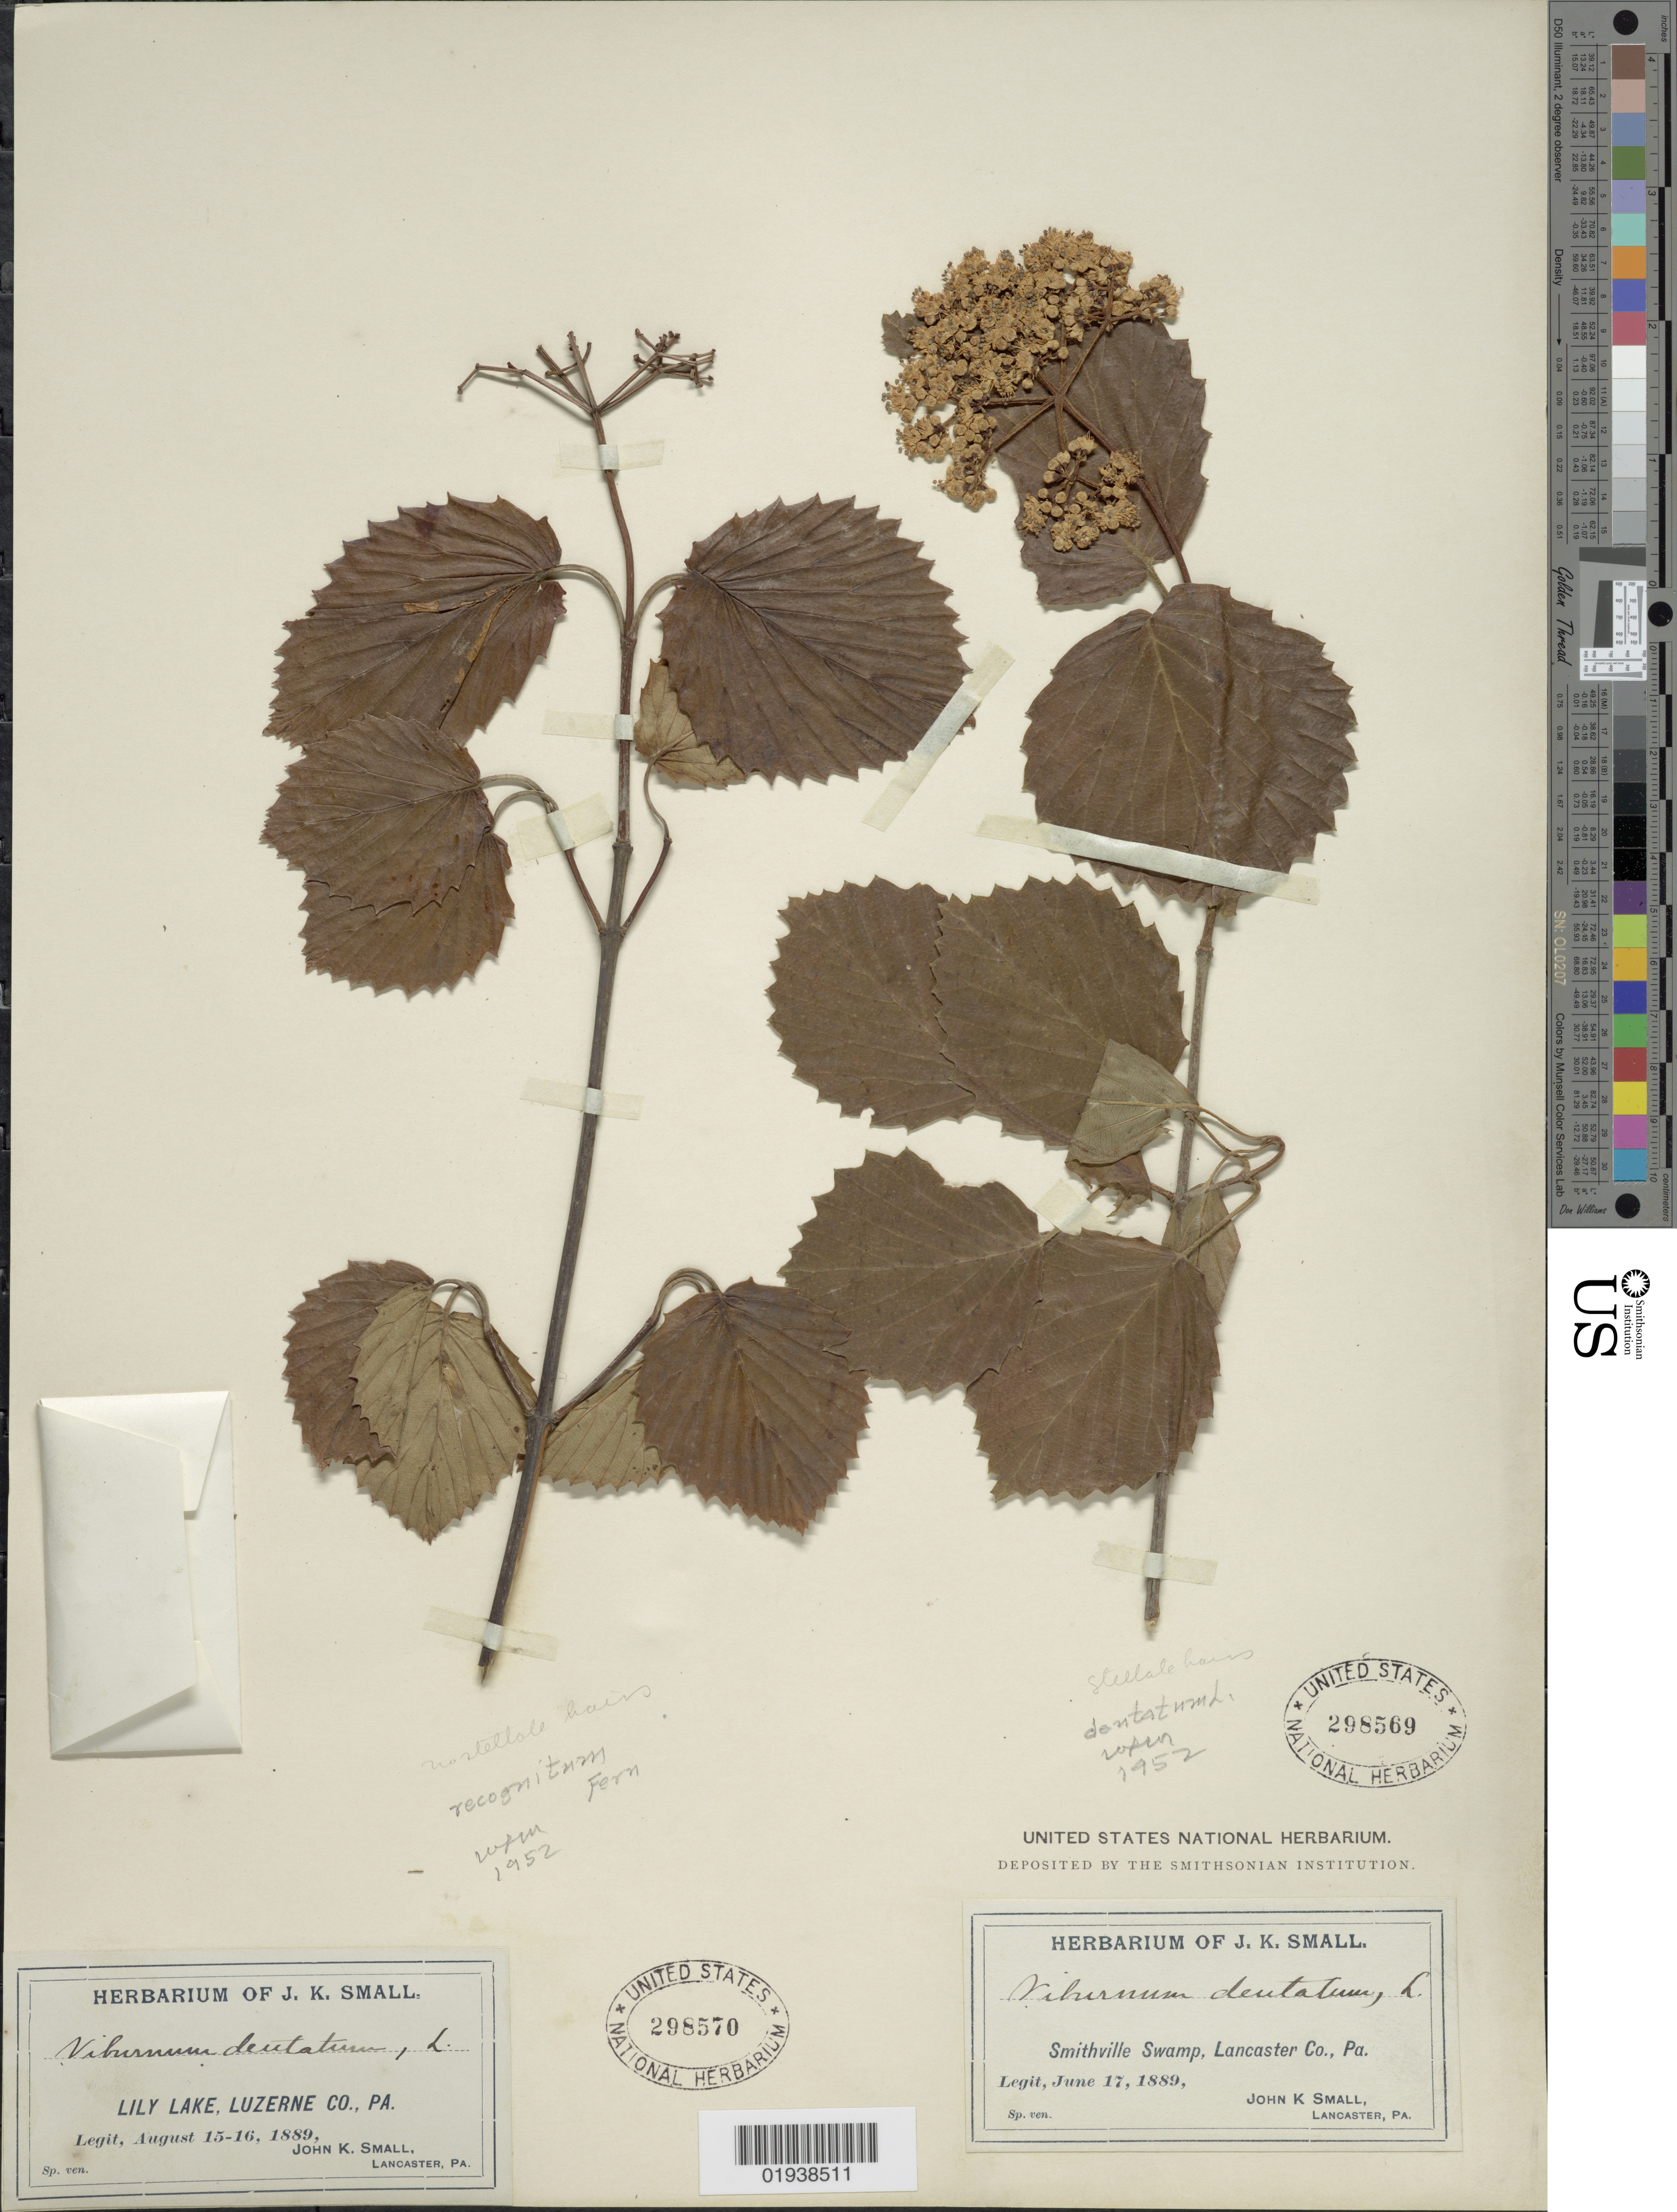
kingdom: Plantae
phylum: Tracheophyta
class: Magnoliopsida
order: Dipsacales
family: Viburnaceae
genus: Viburnum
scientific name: Viburnum dentatum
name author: L.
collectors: J. K. Small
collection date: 1889-06-17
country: United States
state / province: Pennsylvania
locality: Smithville Swamp, Lancaster Co., Pa.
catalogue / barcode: US 298569-2